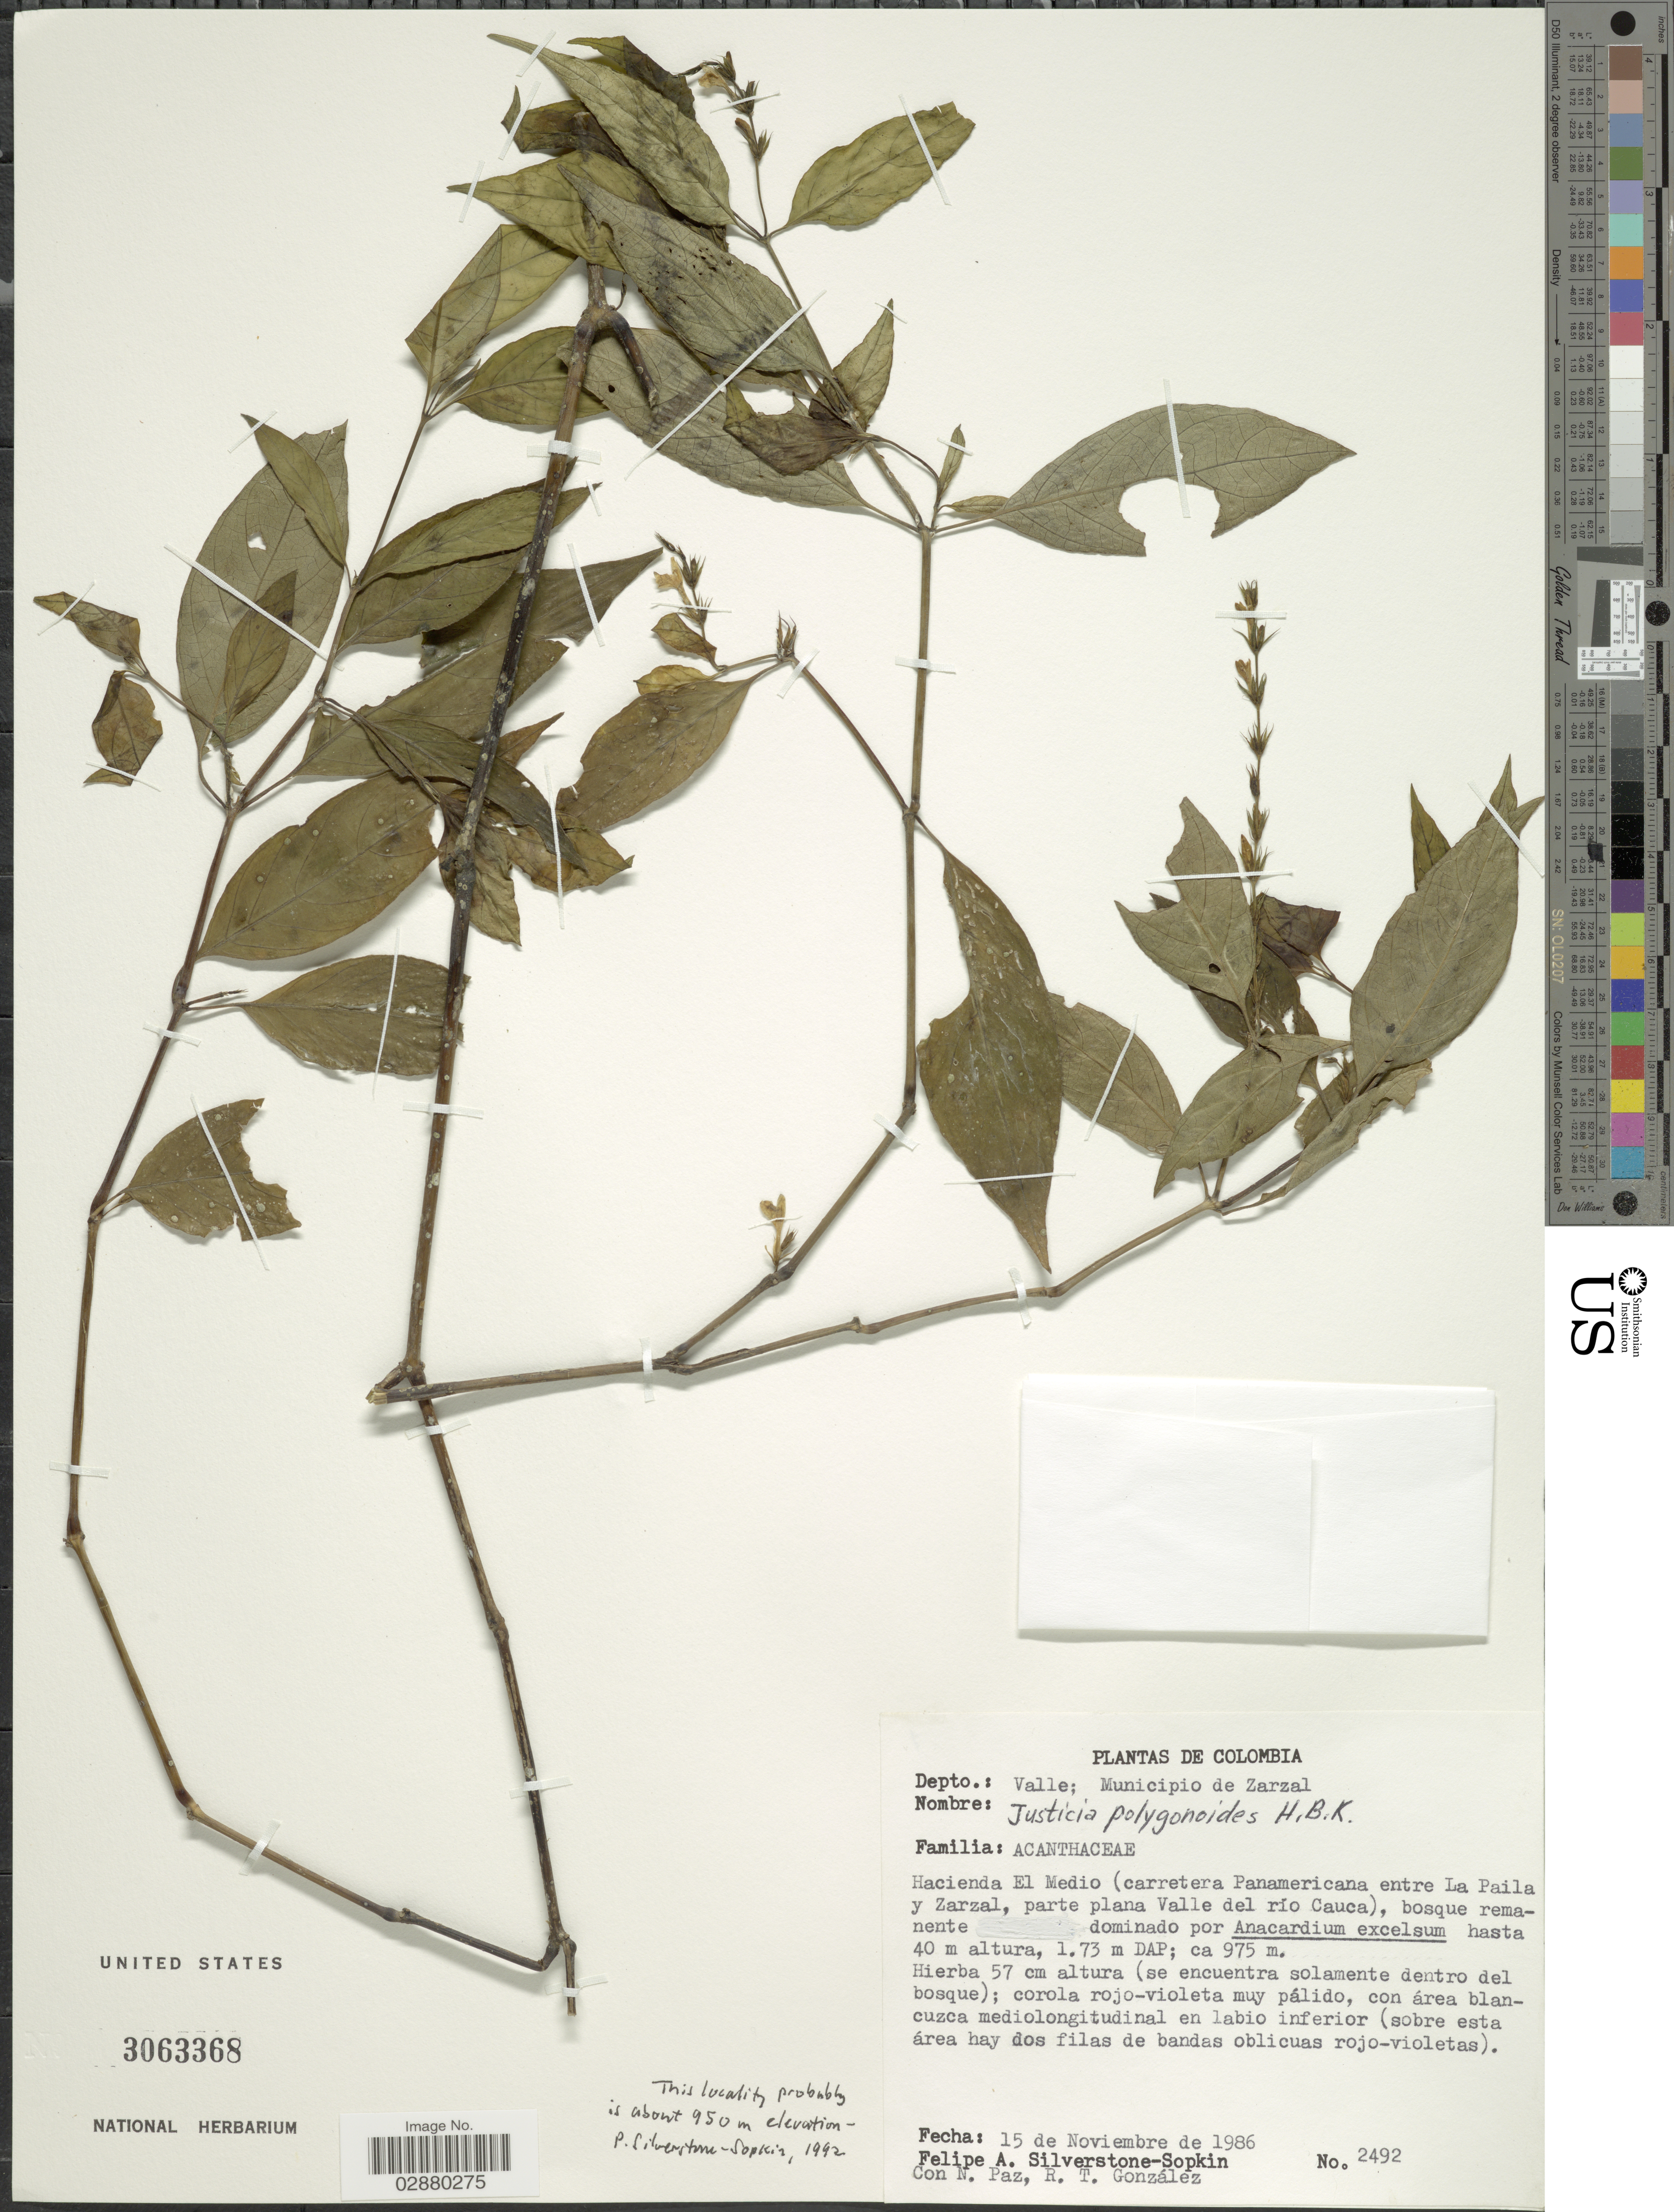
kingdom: Plantae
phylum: Tracheophyta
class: Magnoliopsida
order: Lamiales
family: Acanthaceae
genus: Justicia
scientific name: Justicia polygonoides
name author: Kunth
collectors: P. A. Silverstone-Sopkin, N. Paz & R. Gonzalez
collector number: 2492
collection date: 1986-11-15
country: Colombia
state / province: Valle del Cauca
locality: Depto.: Valle; Municipio de Zarzal, Hacienda El Medio (carretera Panamericana entre La Paila y Zarzal, parte plana Valle del río Cauca).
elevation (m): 975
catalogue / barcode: US 3063368